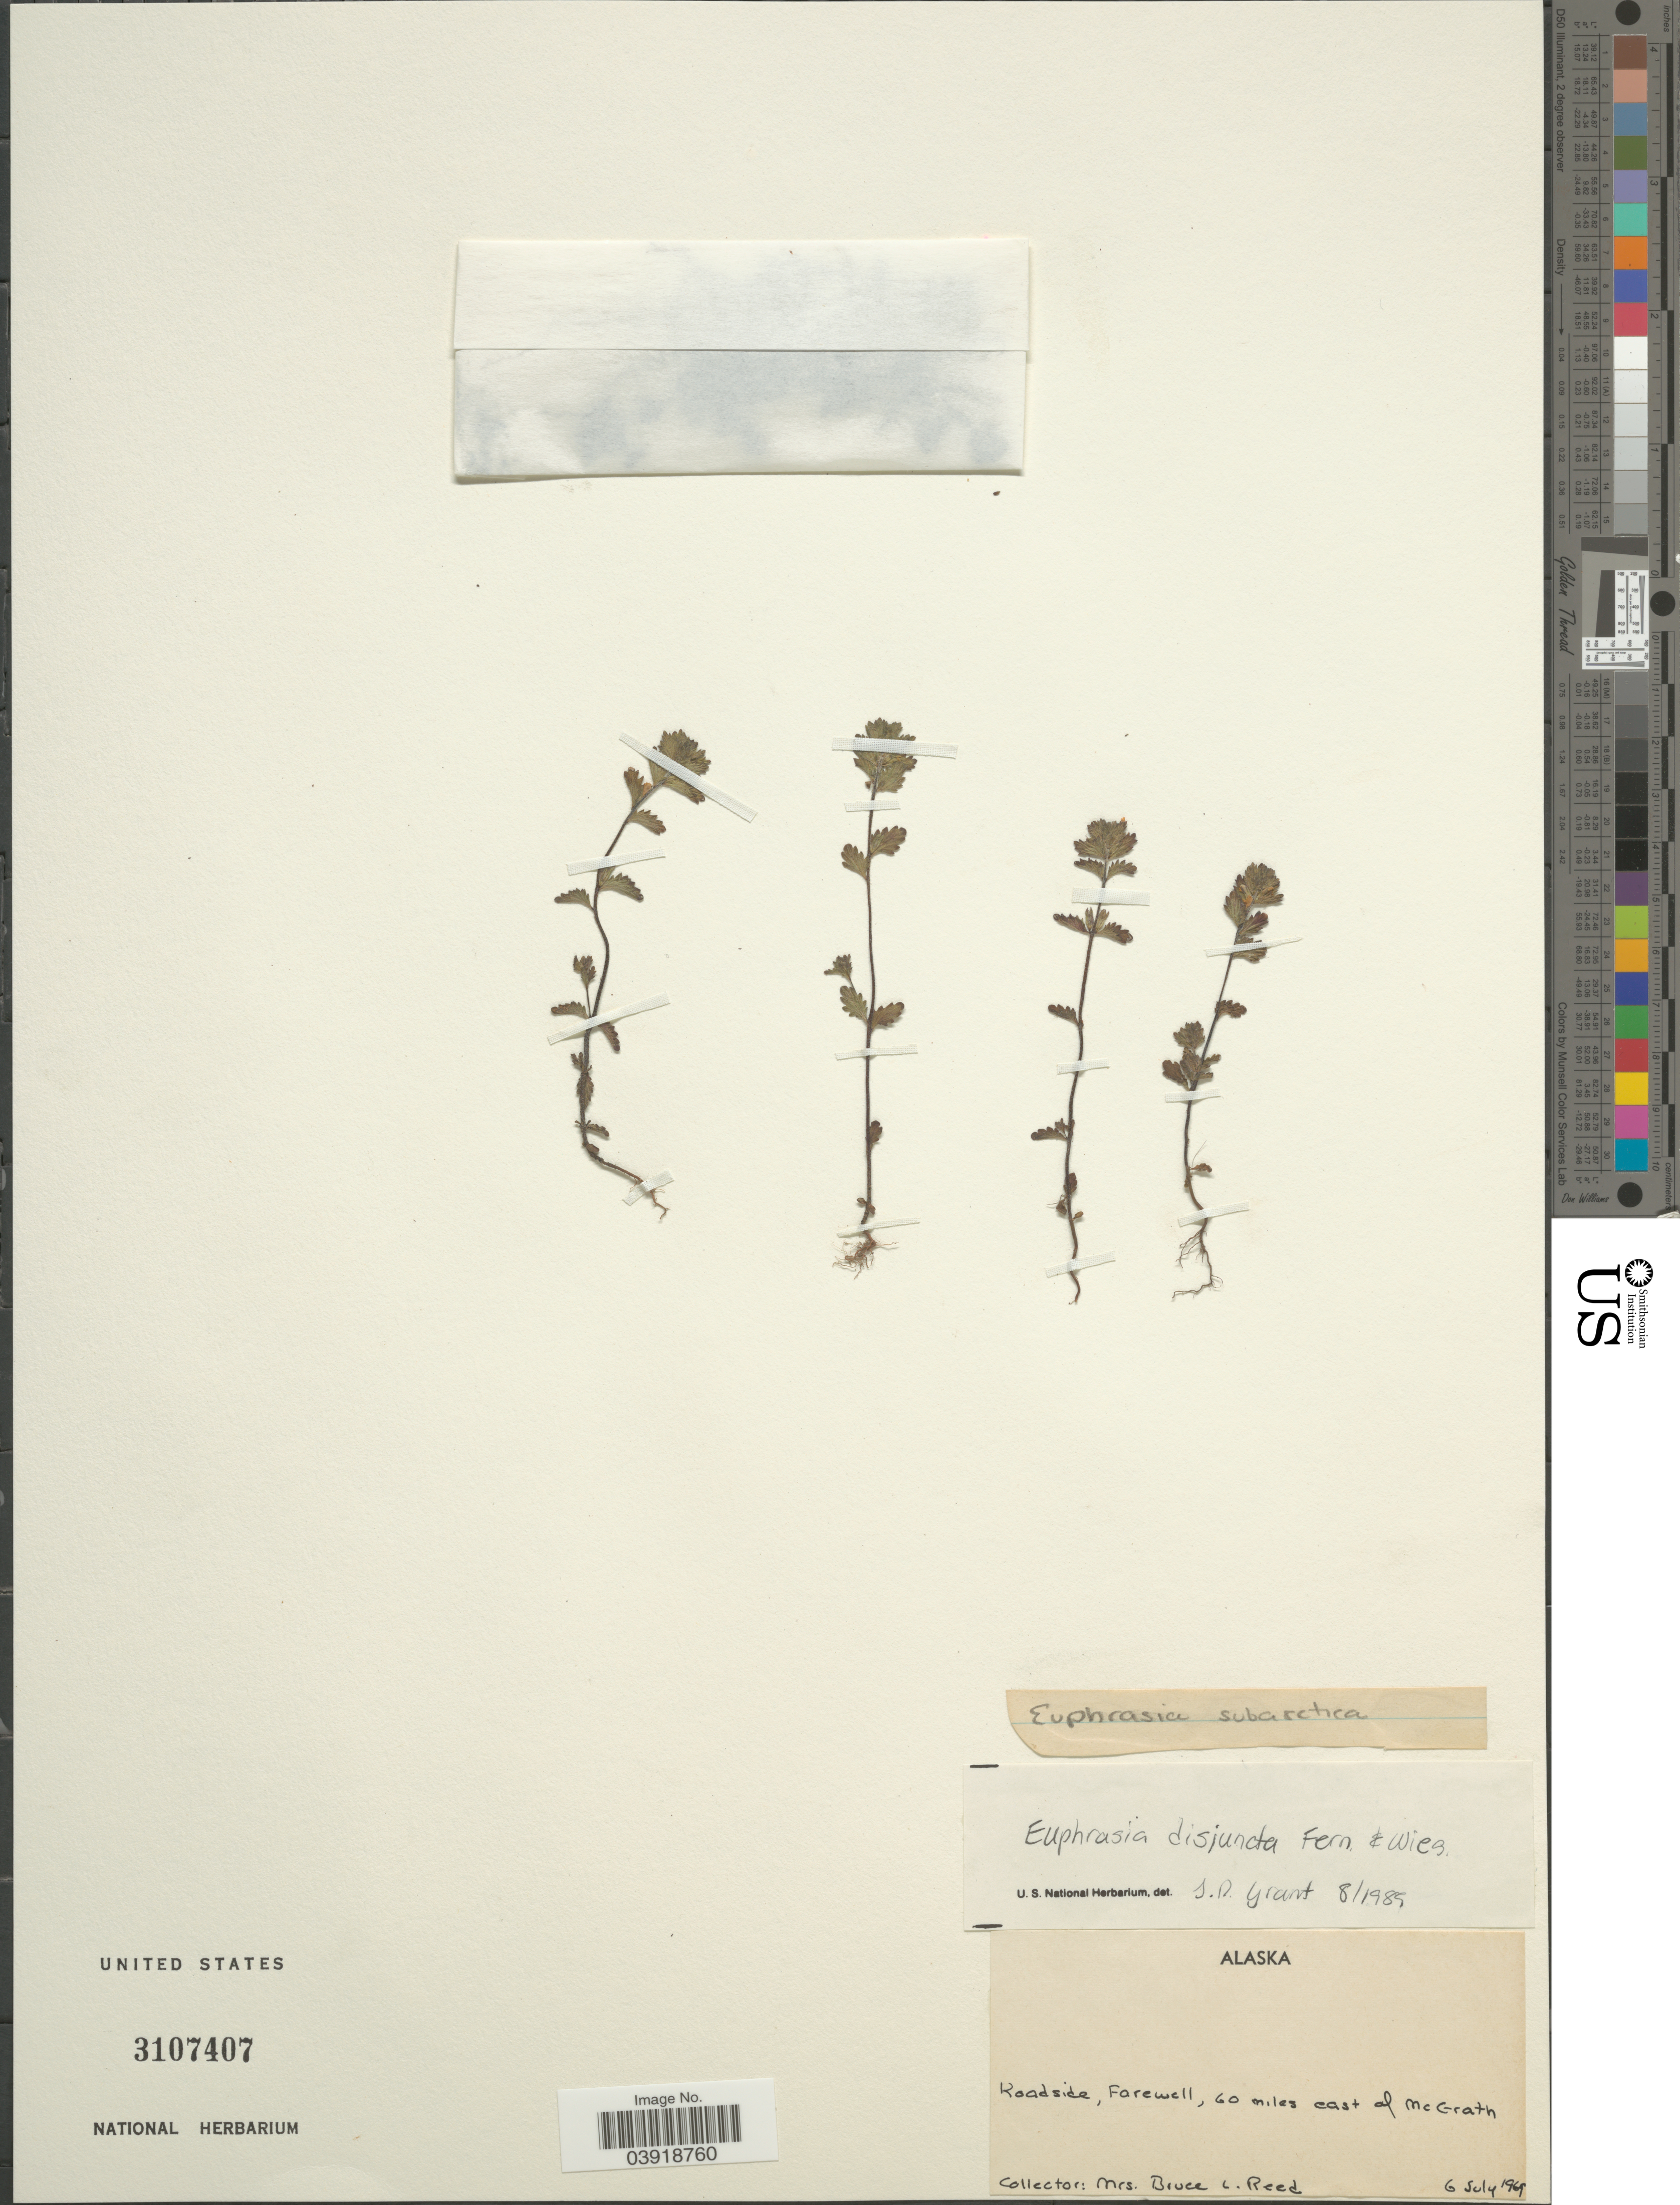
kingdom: Plantae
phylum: Tracheophyta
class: Magnoliopsida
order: Lamiales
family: Orobanchaceae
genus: Euphrasia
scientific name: Euphrasia subarctica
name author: Raup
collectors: B. Reed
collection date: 1969-07-06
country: United States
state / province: Alaska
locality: Roadside, Farewell, 60 miles east of McGrath.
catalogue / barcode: US 3107407